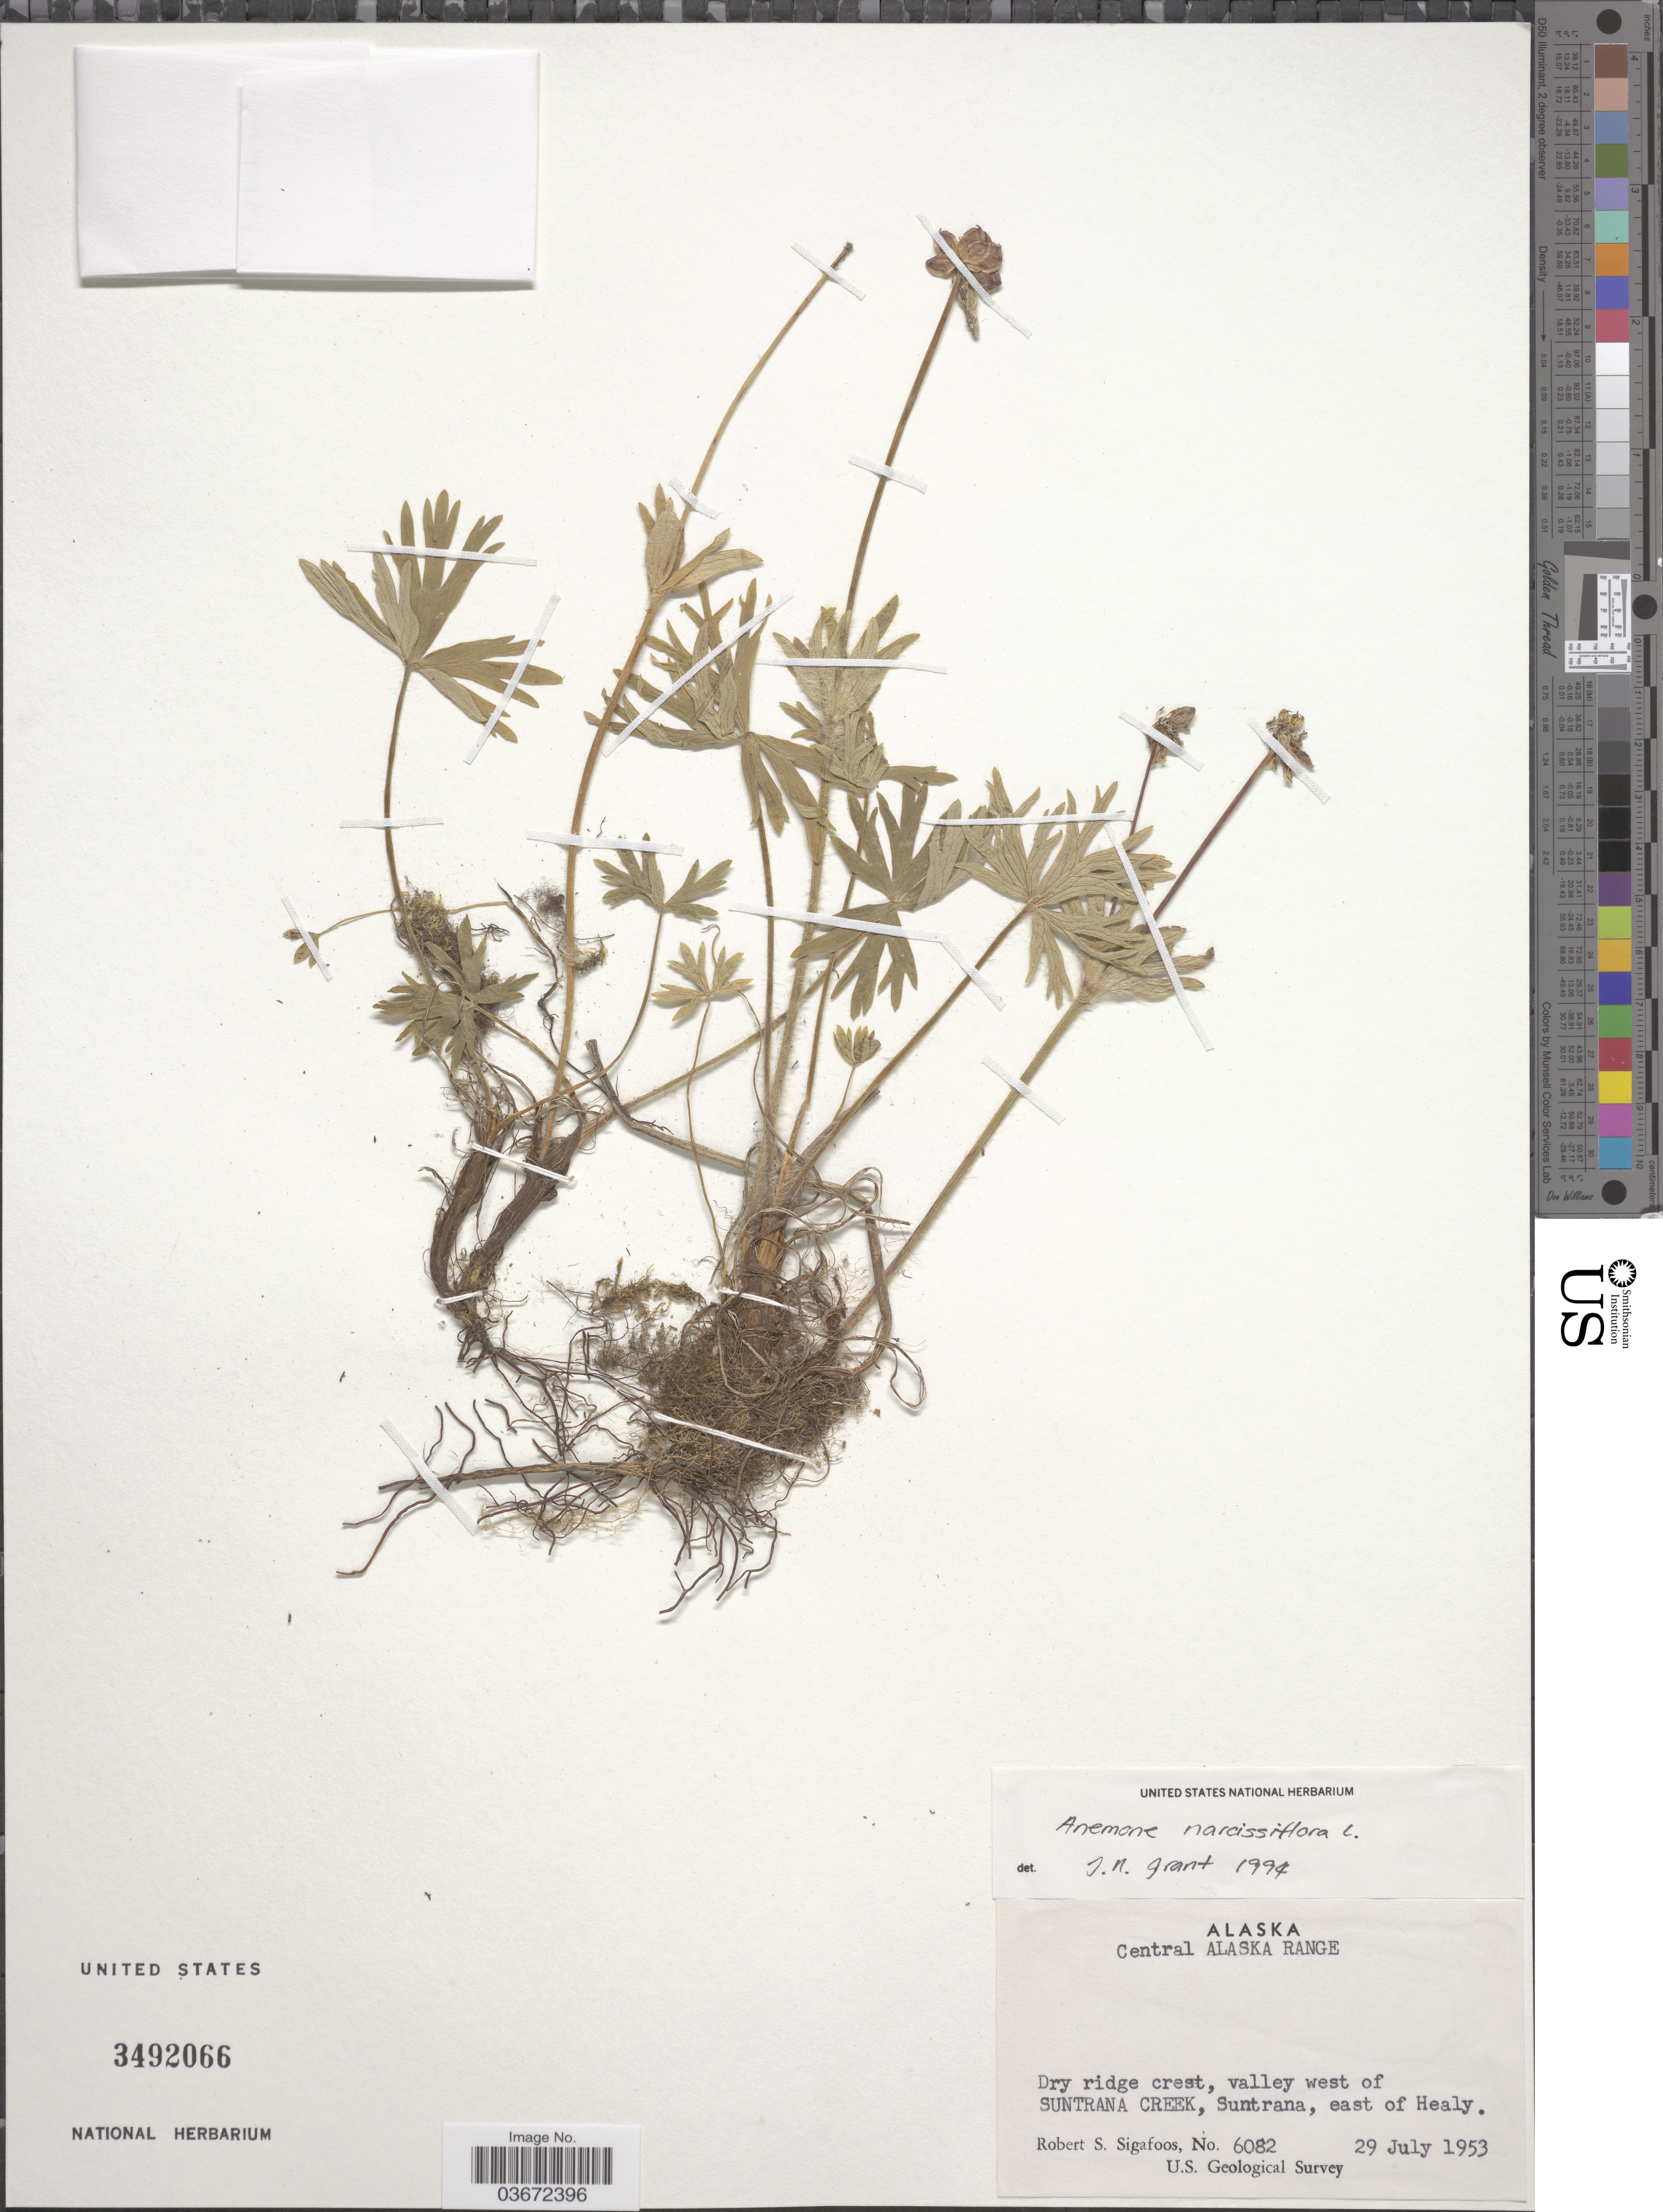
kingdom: Plantae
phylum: Tracheophyta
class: Magnoliopsida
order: Ranunculales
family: Ranunculaceae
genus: Anemone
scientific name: Anemone narcissiflora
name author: L.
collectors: R. Sigafoos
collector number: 6082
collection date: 1953-07-29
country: United States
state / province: Alaska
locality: Central Alaska Range. Valley west of Suntrana Creek, Suntrana, east of Healy.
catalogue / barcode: US 3492066